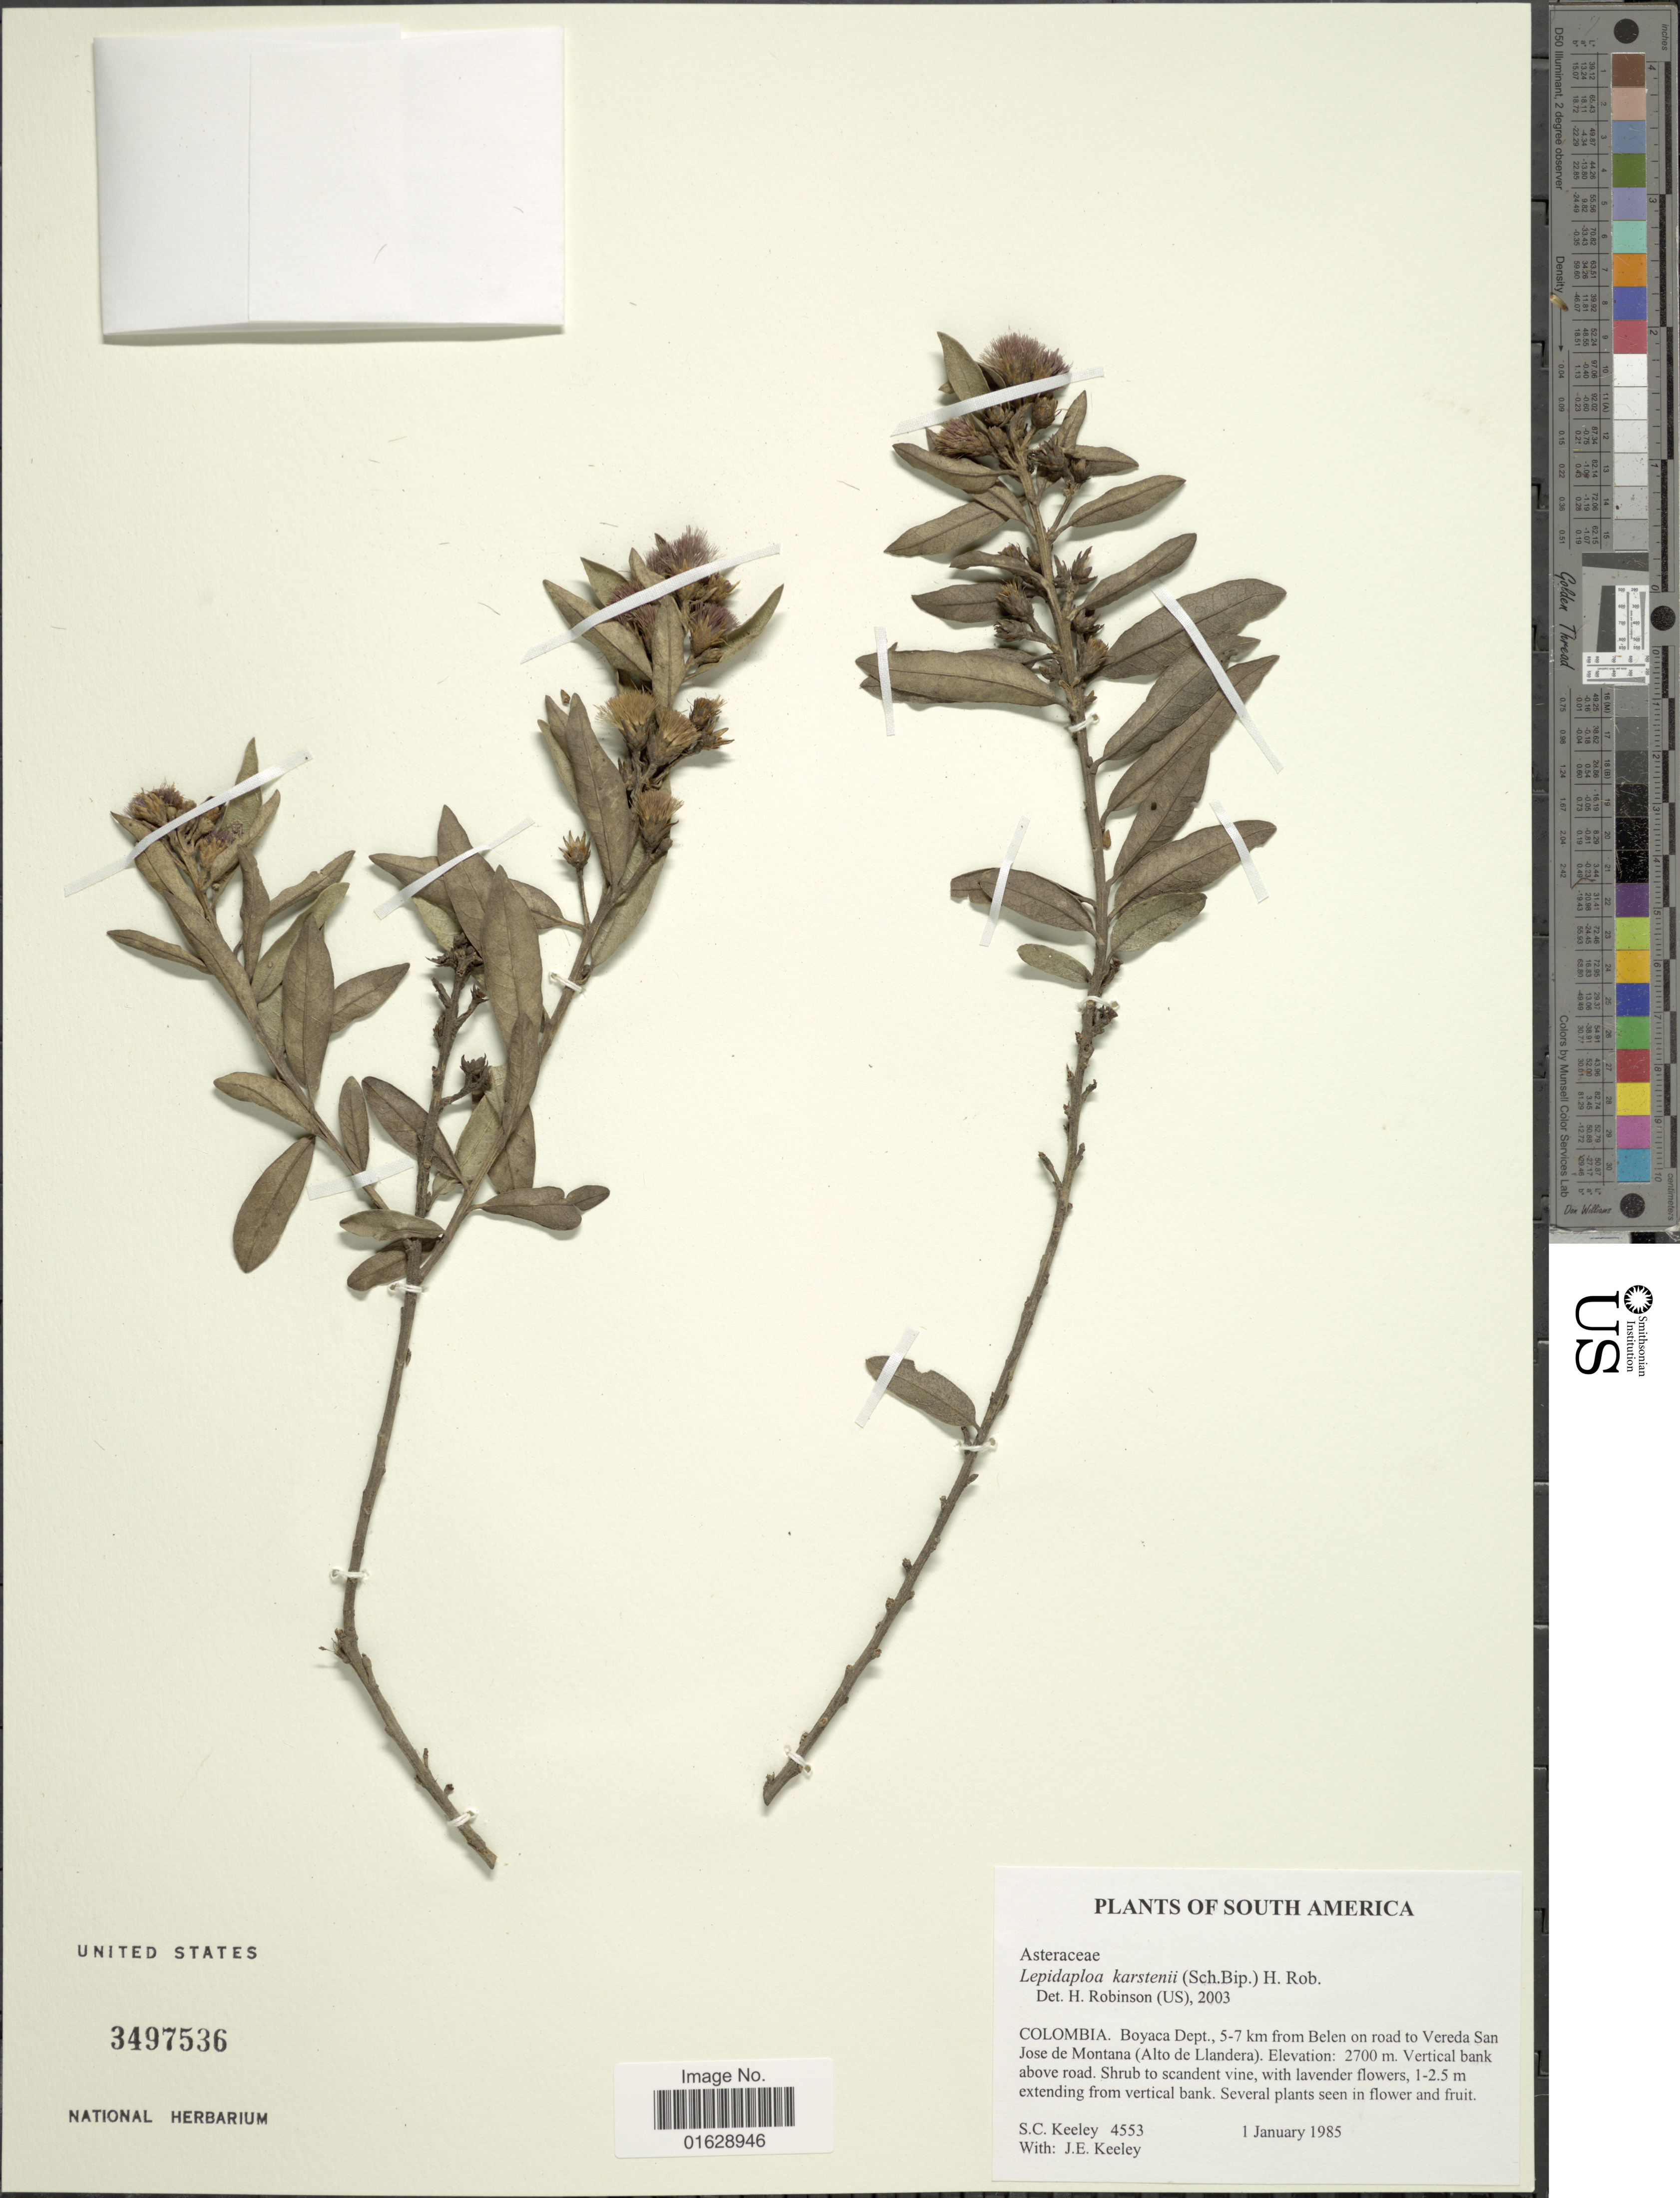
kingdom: Plantae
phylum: Tracheophyta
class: Magnoliopsida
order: Asterales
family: Asteraceae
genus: Lepidaploa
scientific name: Lepidaploa karstenii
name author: (Sch. Bip.) H. Rob.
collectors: S. C. Keeley & J. E. Keeley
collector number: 4553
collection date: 1985-01-01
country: Colombia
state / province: Boyacá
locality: Boyaca Dept., 5-7 km from Belen on road to Vereda San Jose de Montana (Alto de Llandera).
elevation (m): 2700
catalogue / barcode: US 3497536